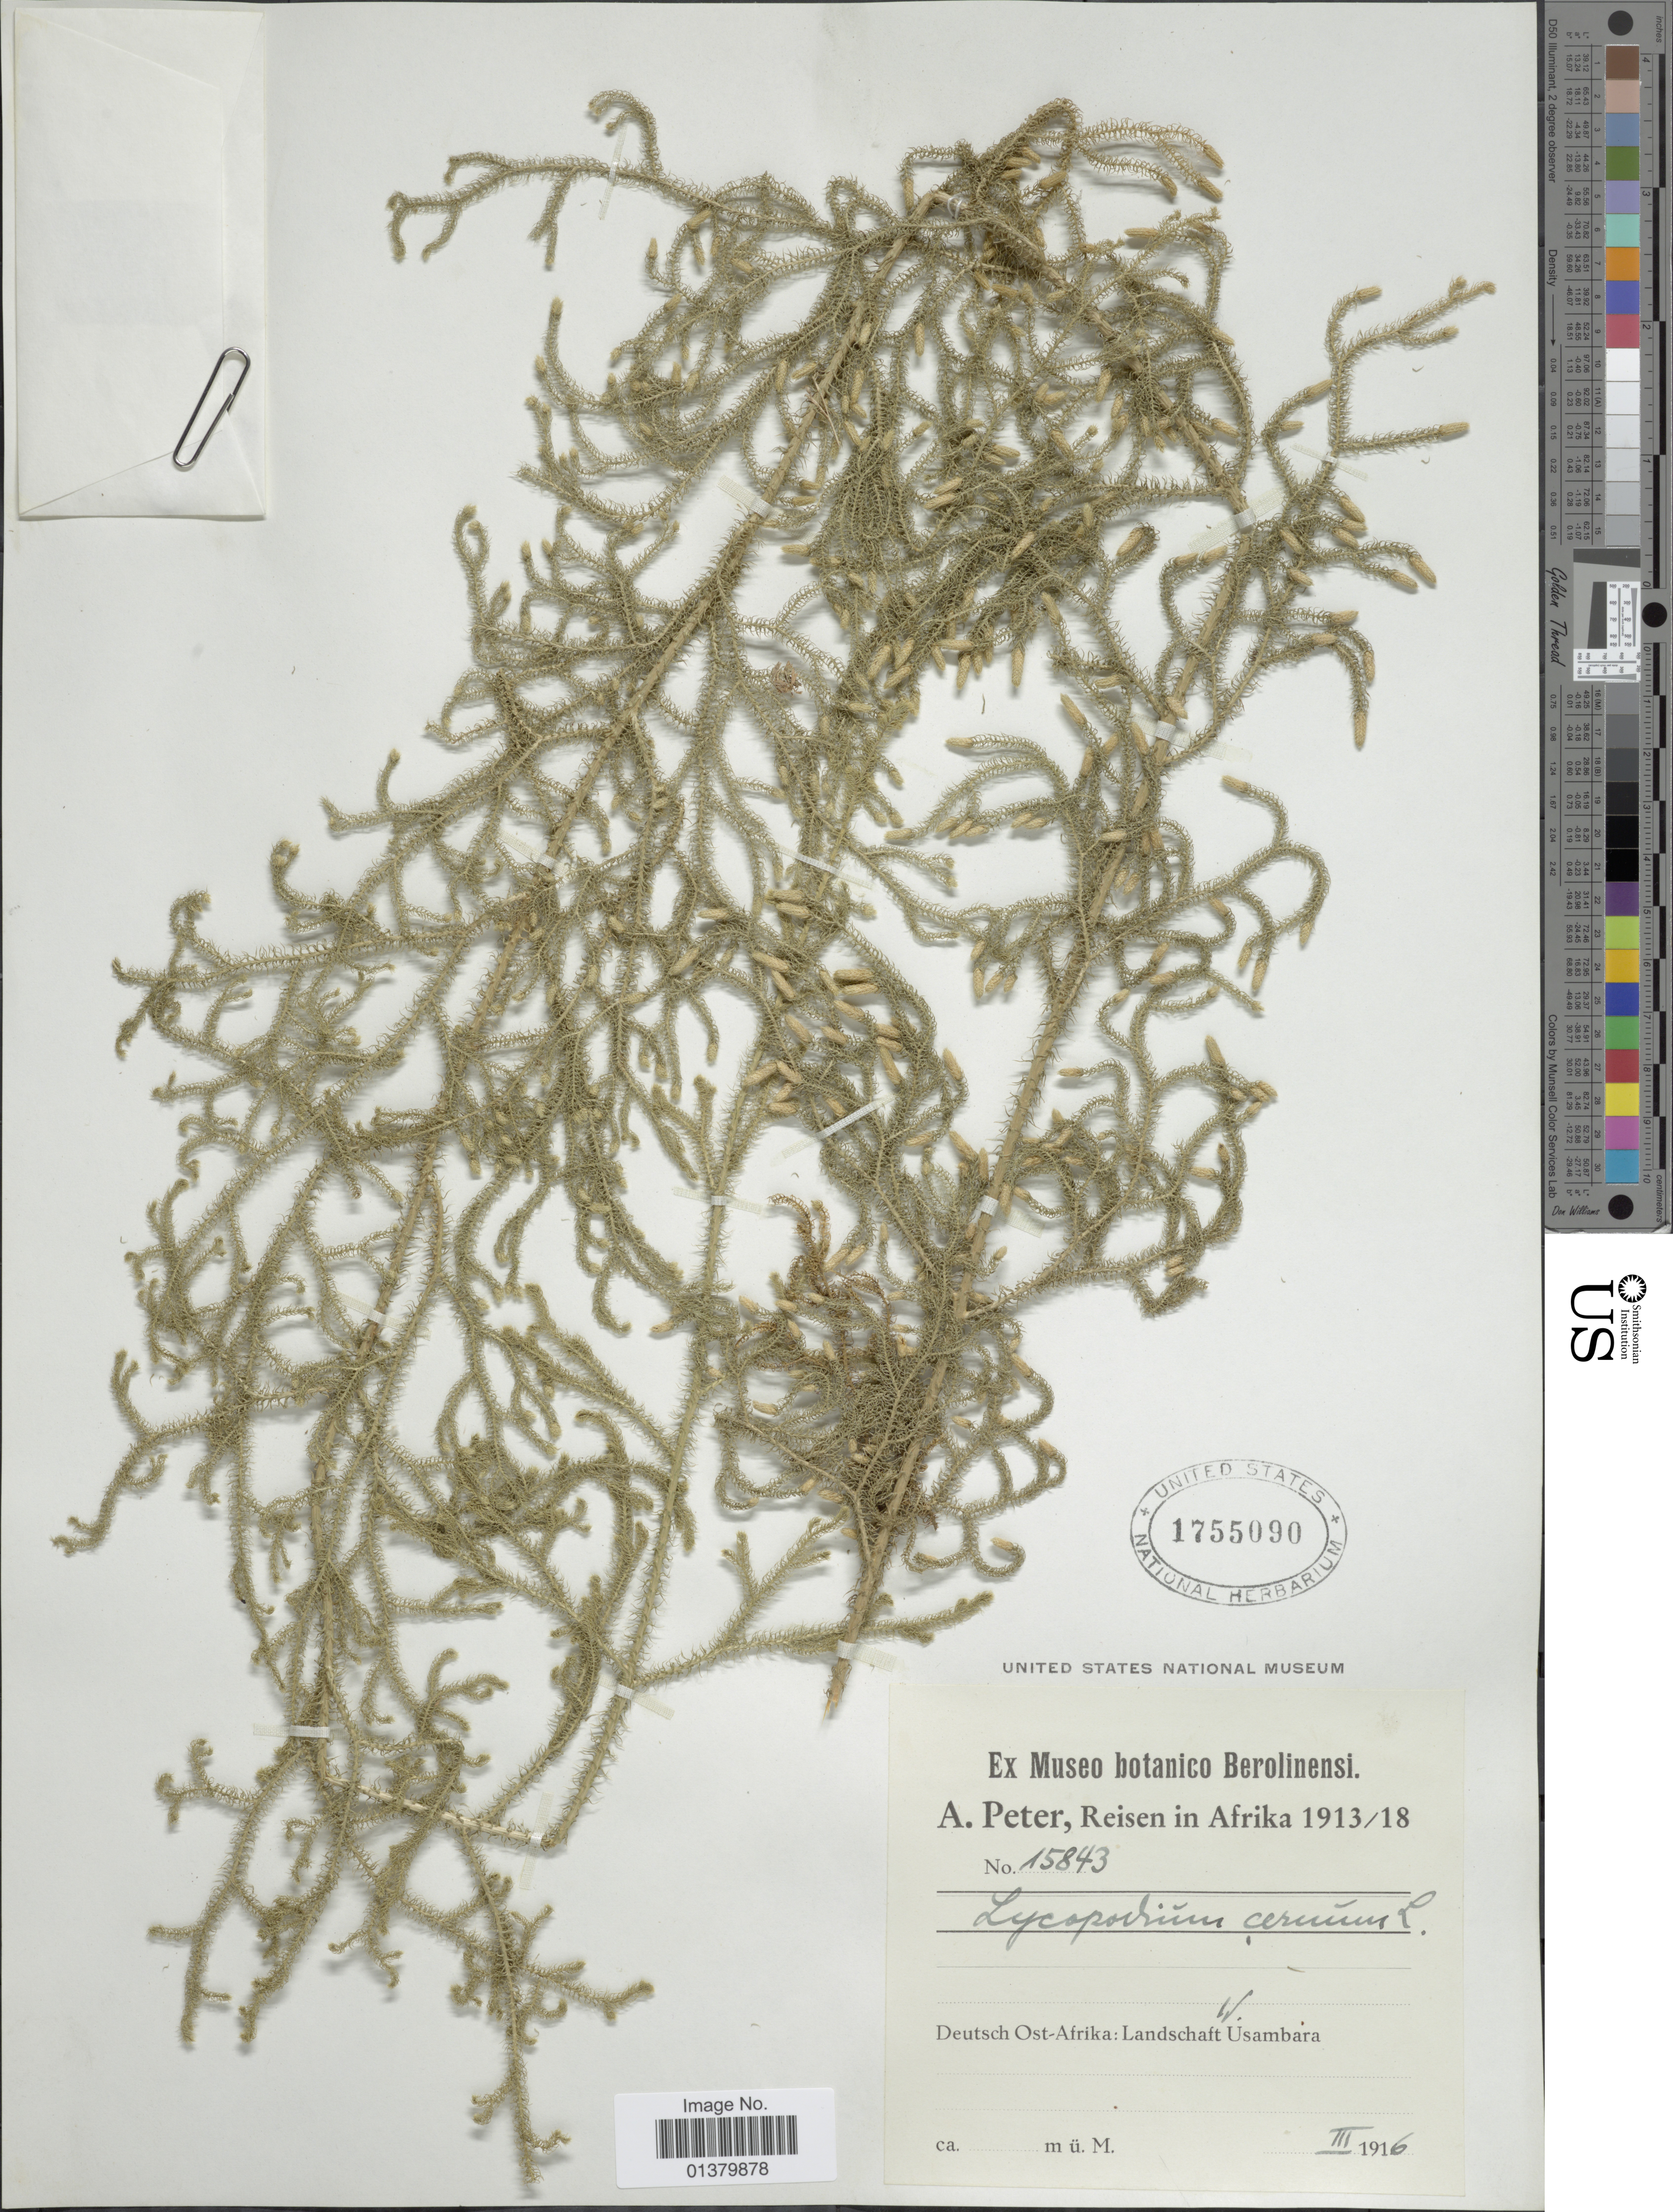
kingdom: Plantae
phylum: Tracheophyta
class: Lycopodiopsida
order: Lycopodiales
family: Lycopodiaceae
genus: Palhinhaea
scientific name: Palhinhaea cernua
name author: (L.) Vasc. & Franco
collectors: A. Peter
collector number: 15843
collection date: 1916-03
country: Tanzania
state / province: Tanga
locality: Deutsch Ost-Afrika: Landschaft W. Usambara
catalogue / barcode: US 1755090